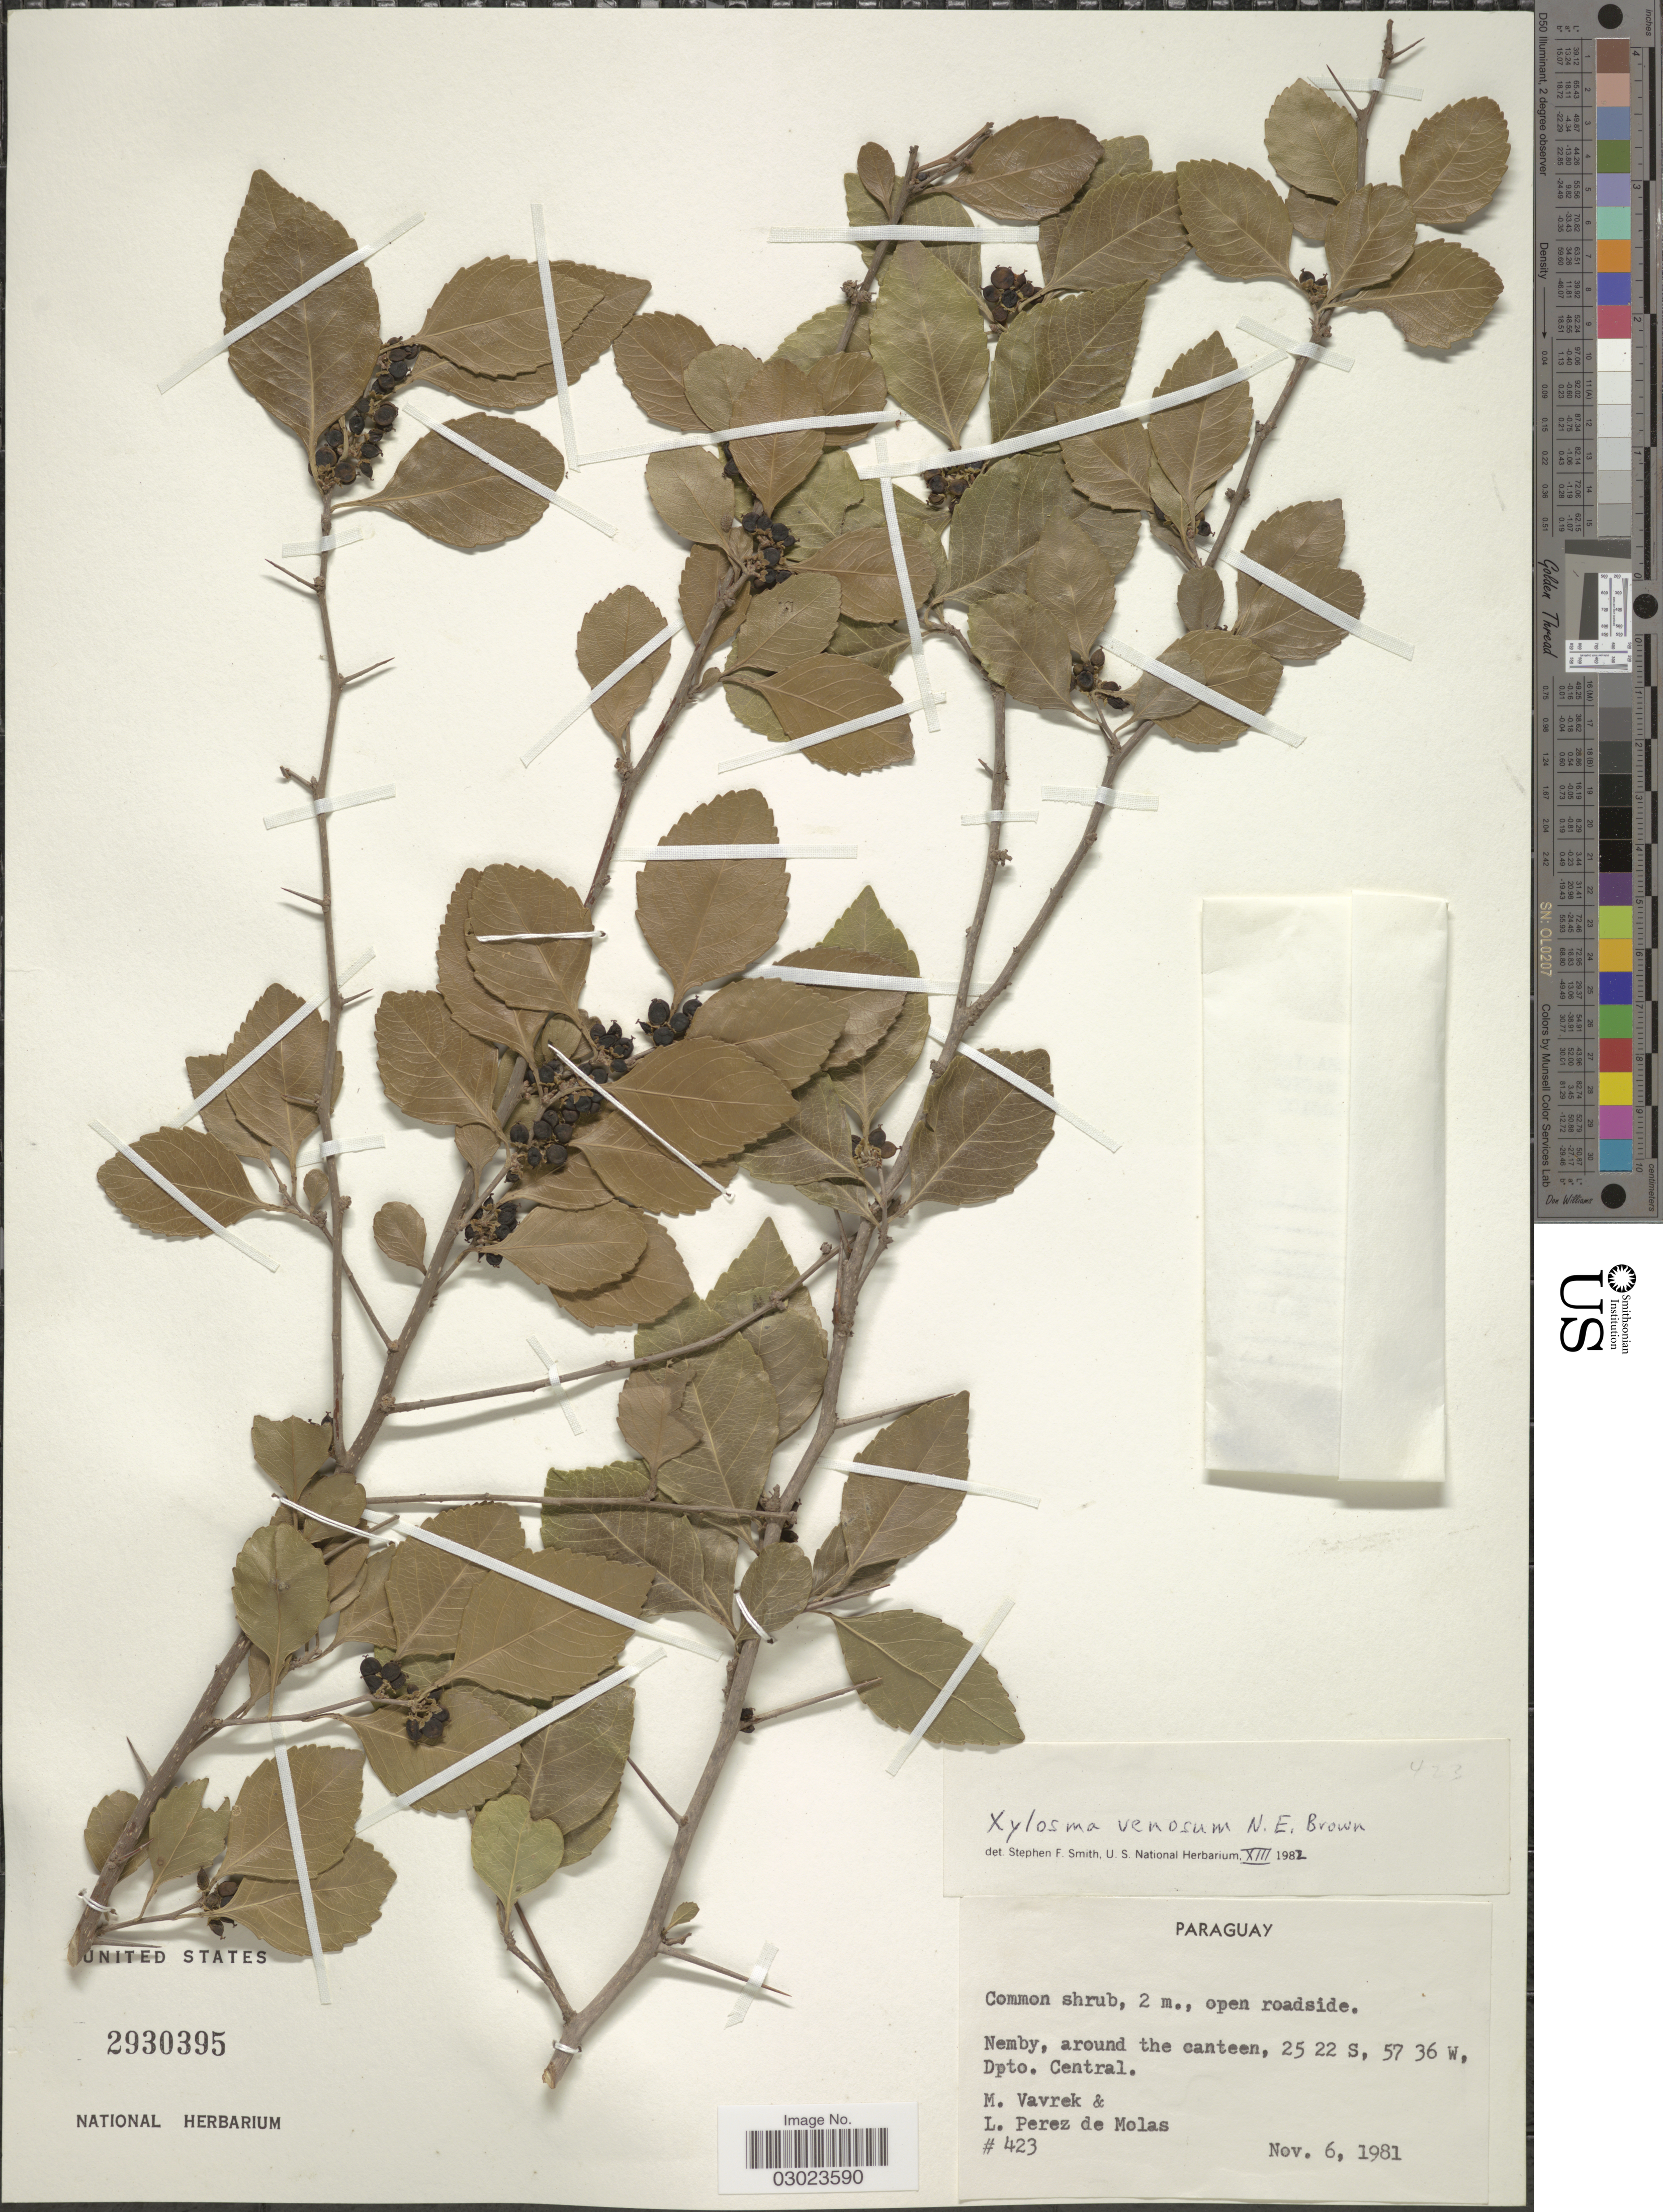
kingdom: Plantae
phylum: Tracheophyta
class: Magnoliopsida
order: Malpighiales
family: Salicaceae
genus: Xylosma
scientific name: Xylosma venosa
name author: N.E. Br.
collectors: M. Vavrek & L. Perez de Molas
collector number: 423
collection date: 1981-11-06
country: Paraguay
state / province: Central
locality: Nemby, around the canteen, Dpto. Central.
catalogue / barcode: US 2930395